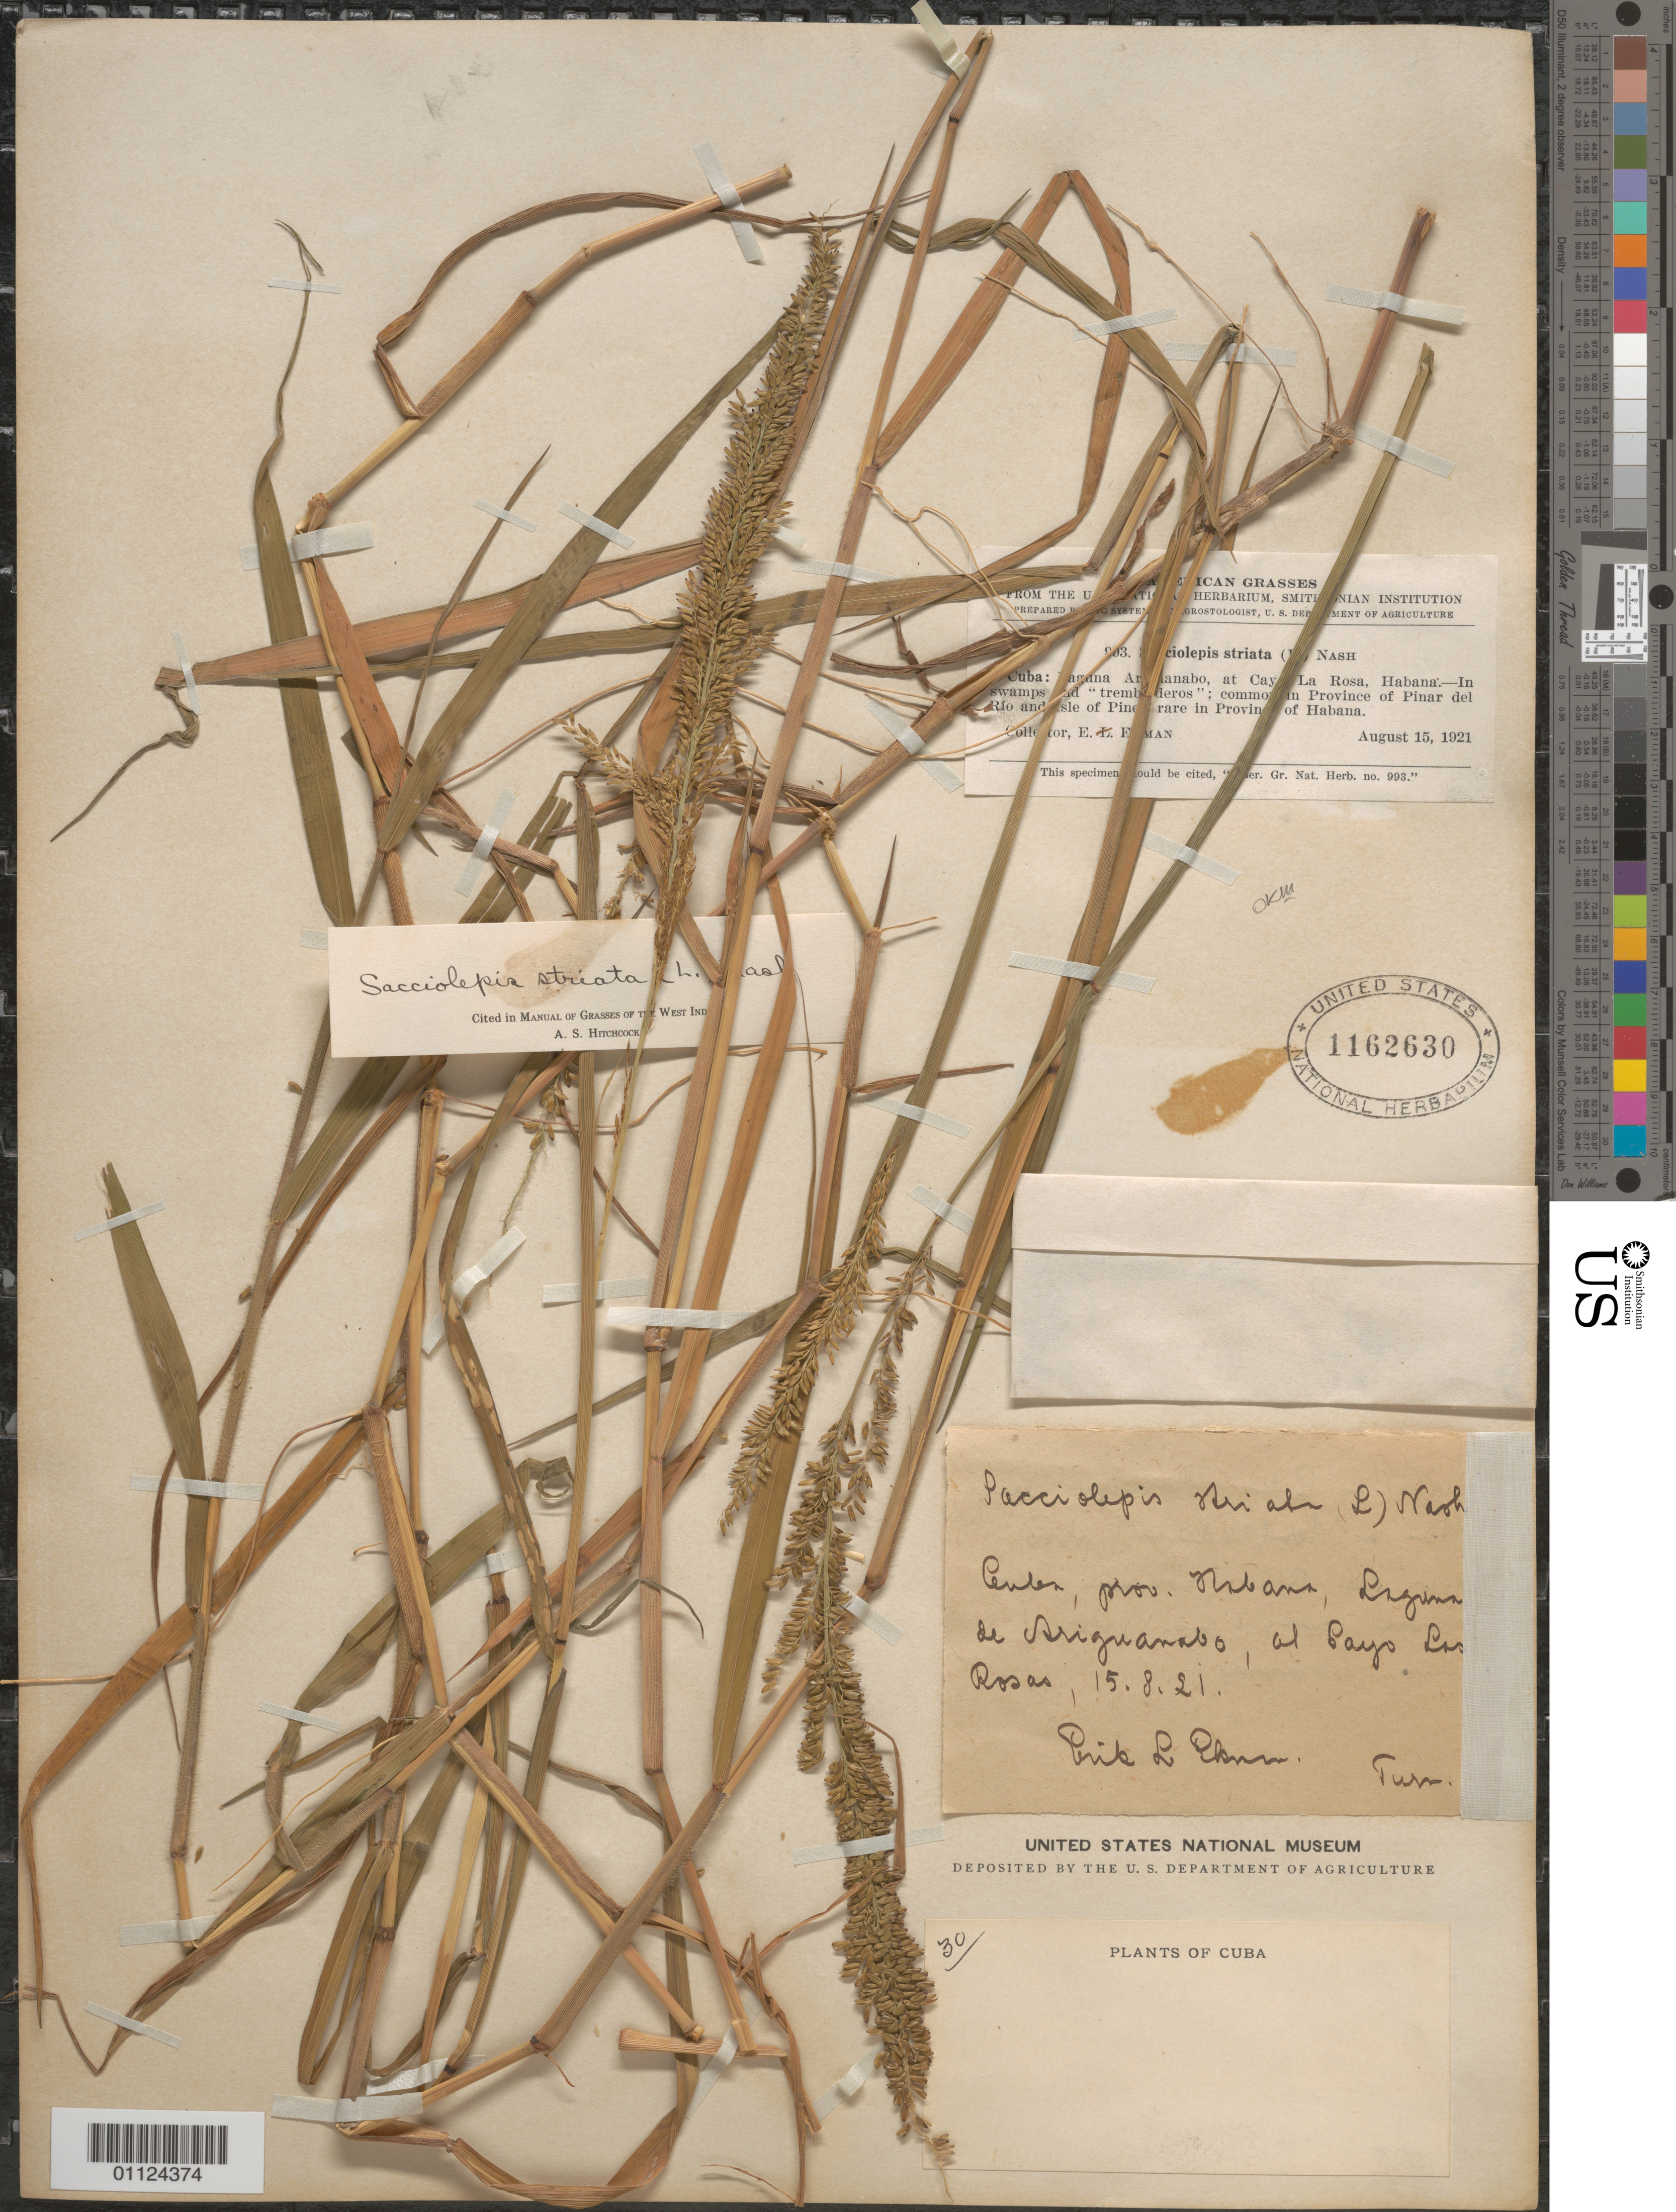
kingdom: Plantae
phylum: Tracheophyta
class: Liliopsida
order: Poales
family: Poaceae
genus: Sacciolepis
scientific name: Sacciolepis striata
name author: (L.) Nash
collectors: E. L. Ekman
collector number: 993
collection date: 1921-08-15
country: Cuba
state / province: La Habana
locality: Laguna Ariguanabo, Cayo La Rosa, Havana.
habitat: In swamps and "trembladeros".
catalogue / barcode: US 1162630